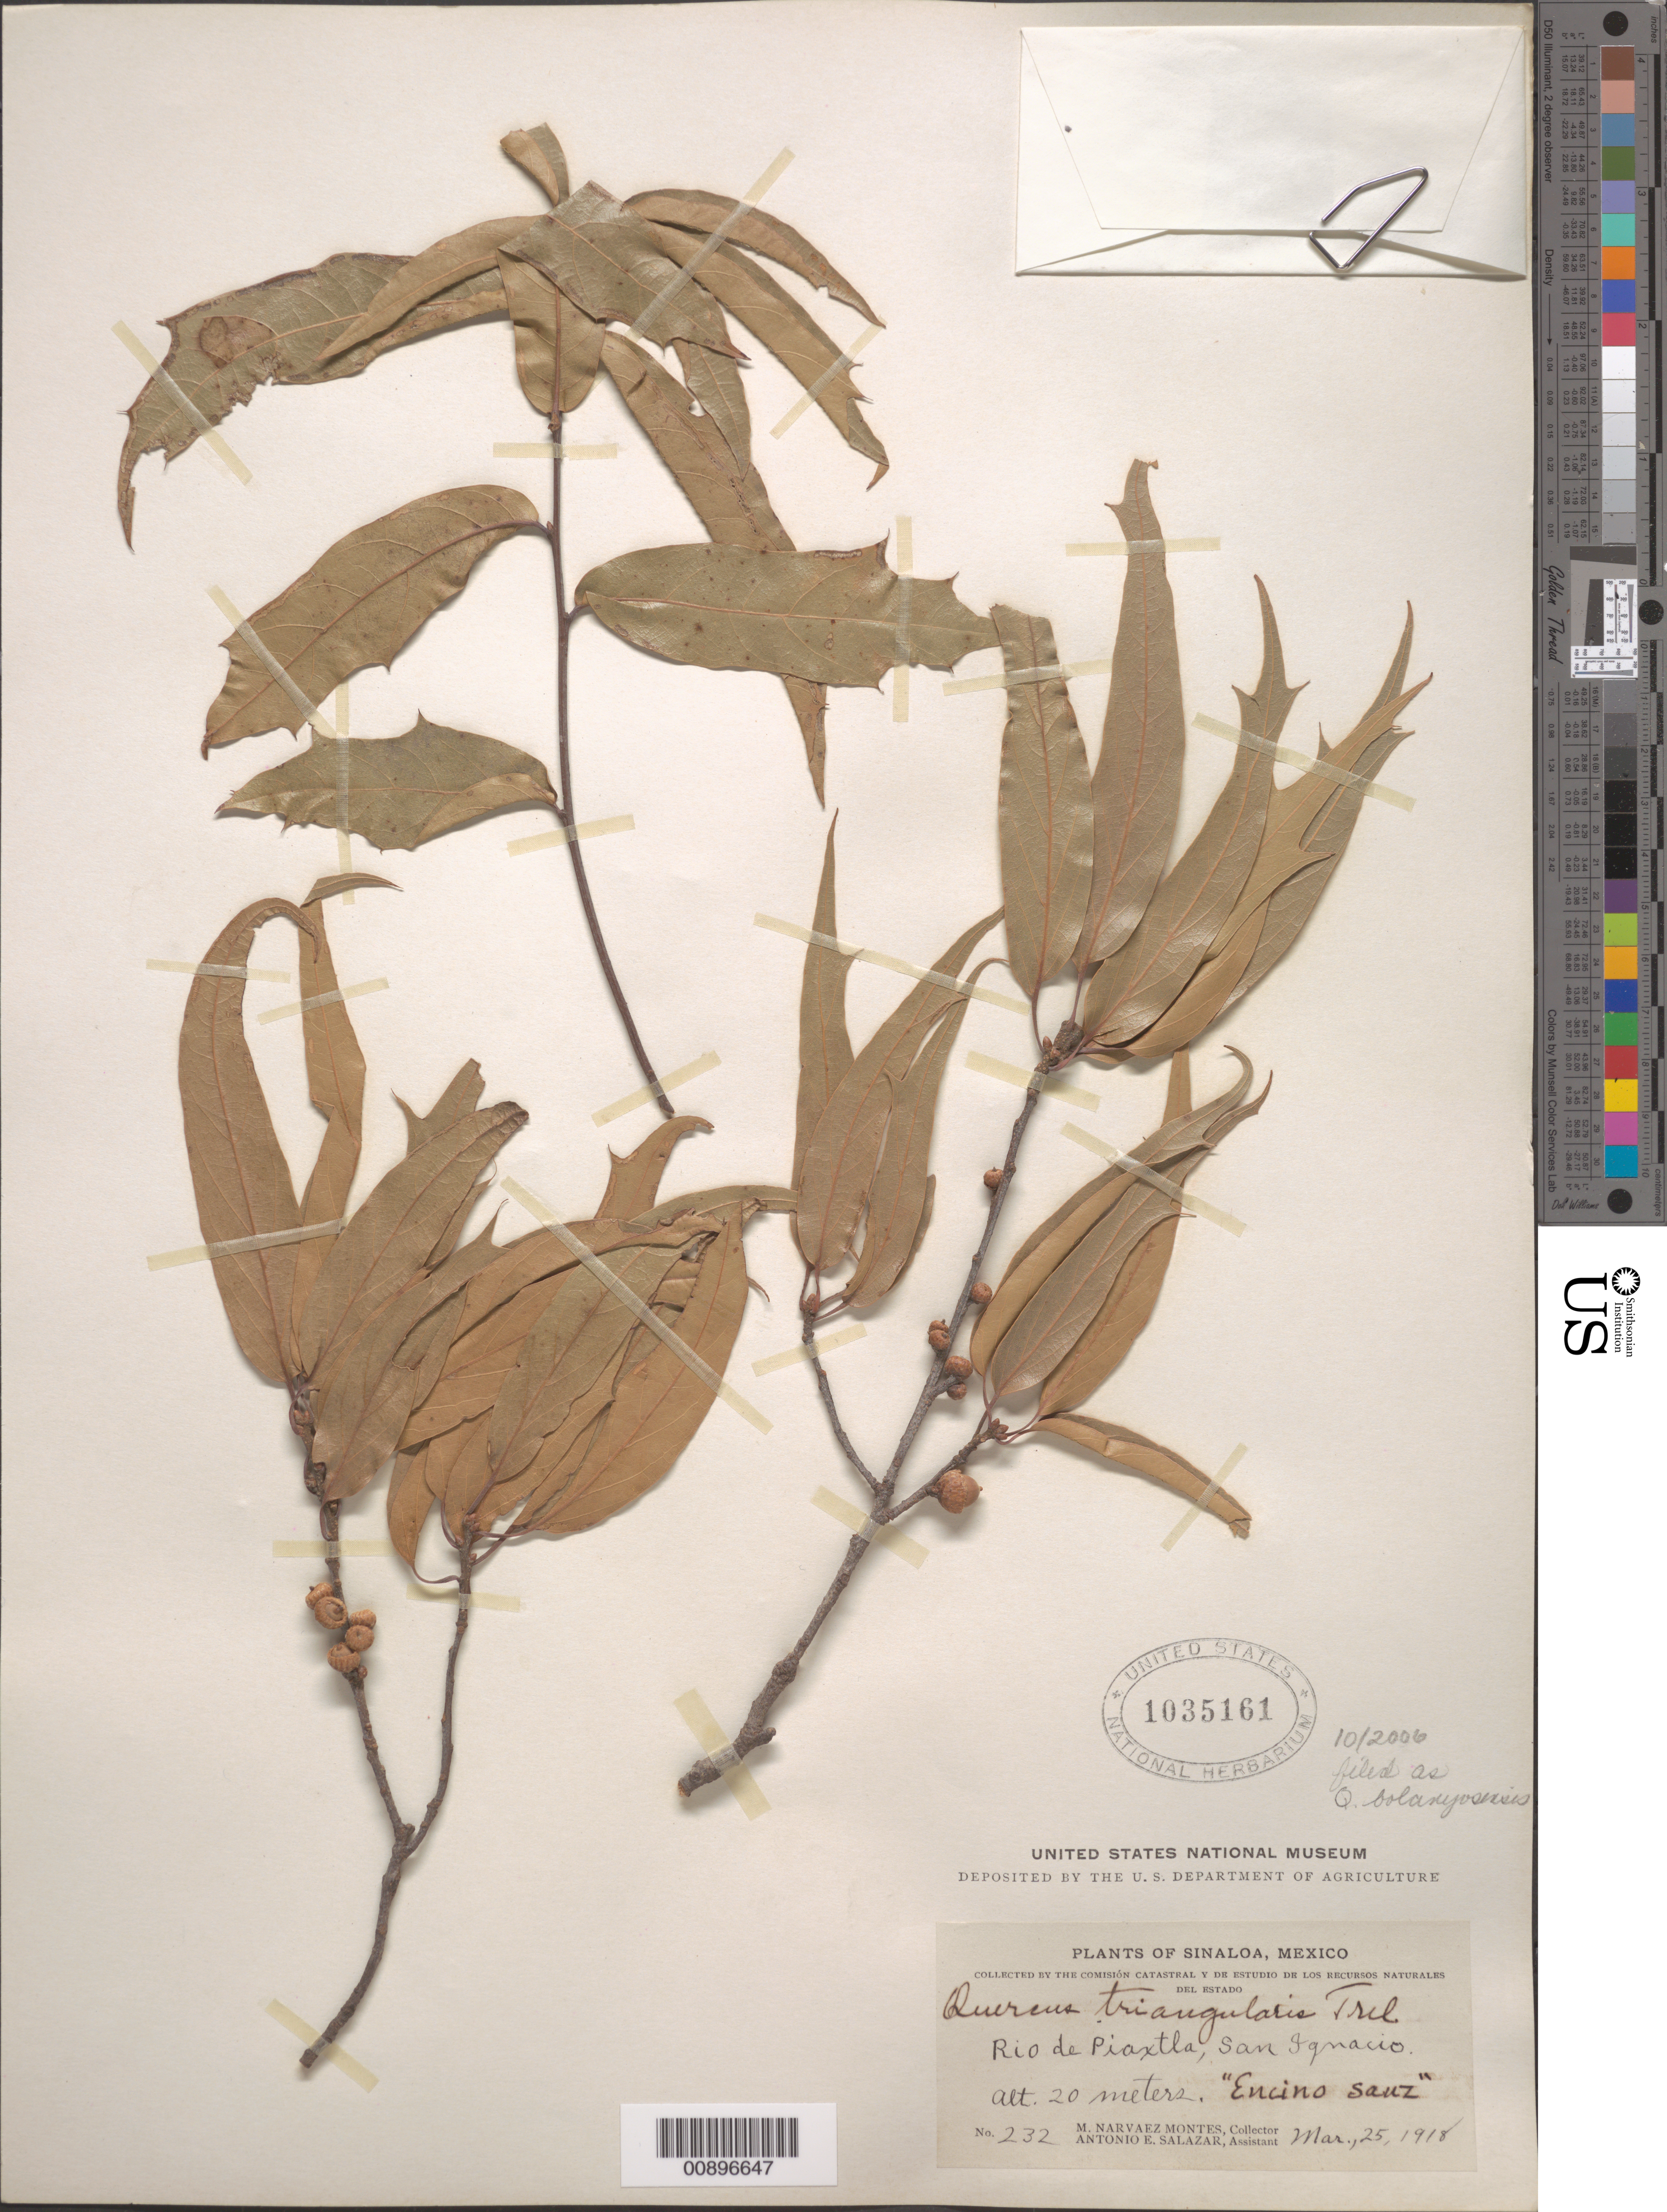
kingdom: Plantae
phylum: Tracheophyta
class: Magnoliopsida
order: Fagales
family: Fagaceae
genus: Quercus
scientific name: Quercus bolanyosensis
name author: Trel.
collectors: M. Narvaez-Montes & A. E. Salazar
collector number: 232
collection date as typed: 25 Mar 1918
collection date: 1918-03-25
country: Mexico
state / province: Sinaloa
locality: Río de Piaxtla, San Ignacio.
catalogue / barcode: US 1035161